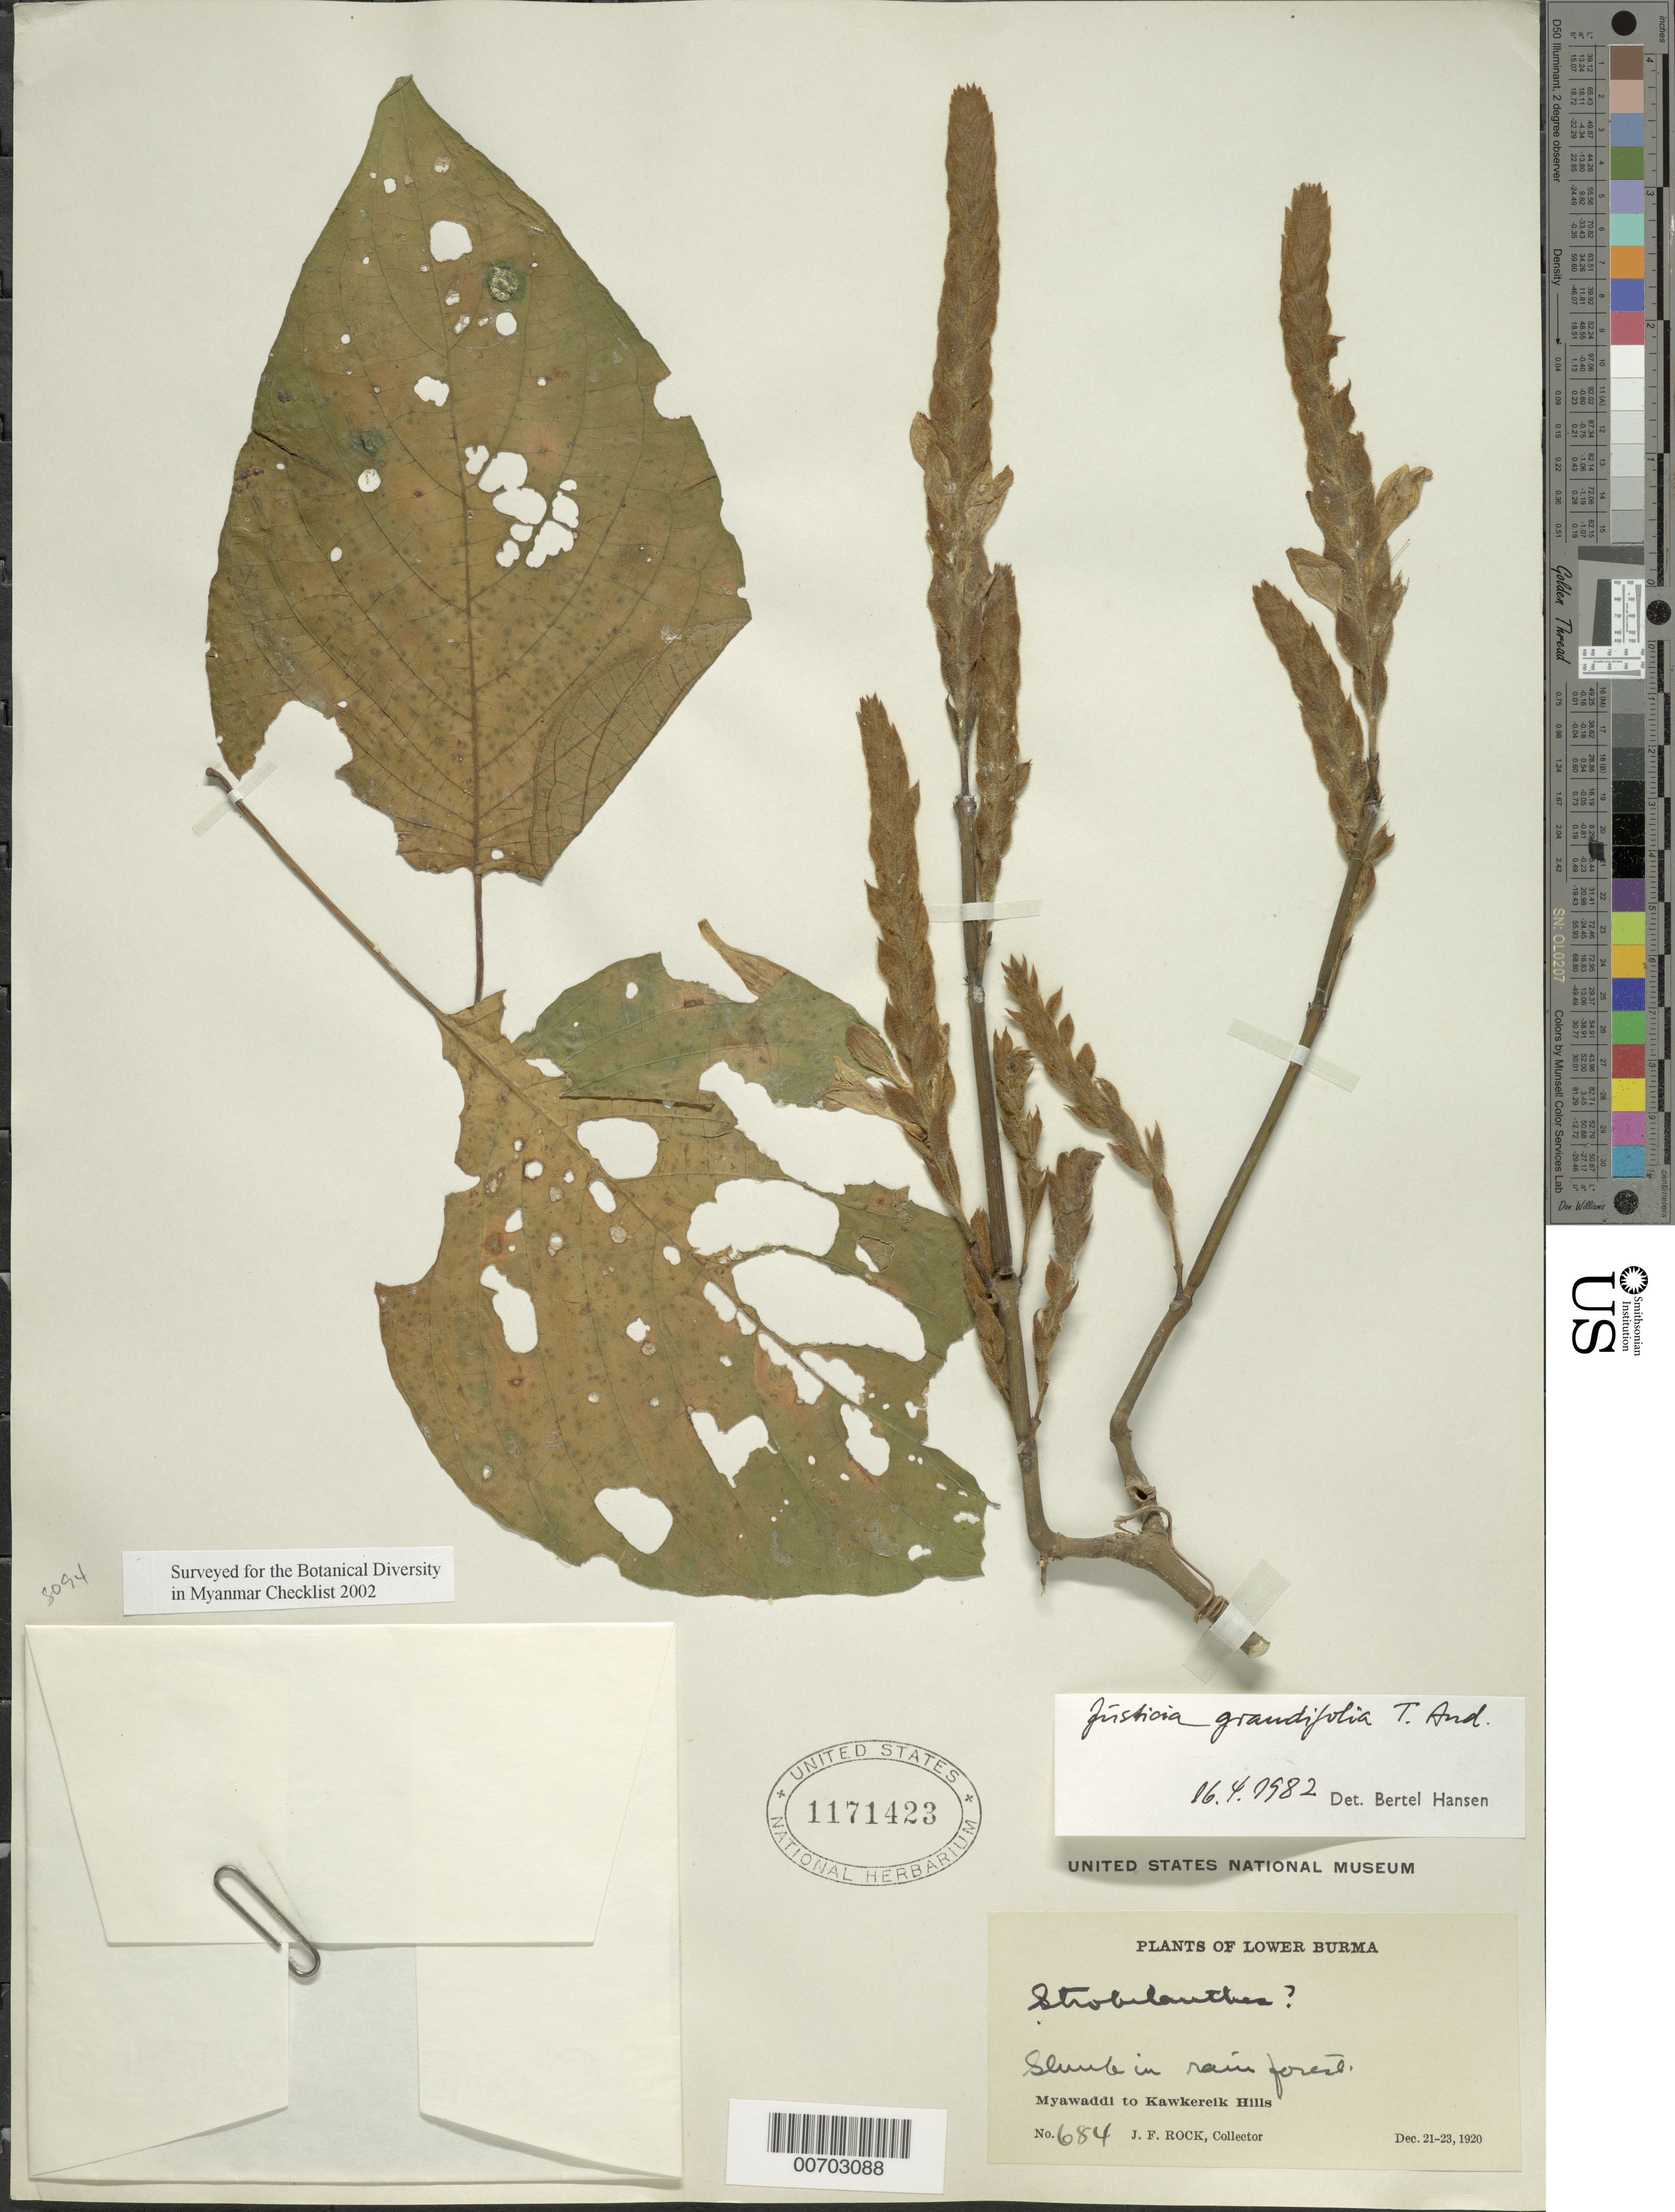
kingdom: Plantae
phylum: Tracheophyta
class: Magnoliopsida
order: Lamiales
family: Acanthaceae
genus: Justicia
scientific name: Justicia grandifolia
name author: T. Anderson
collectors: J. F. Rock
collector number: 684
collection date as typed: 21 Dec 1920 to 23 Dec 1920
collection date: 1920-12-21/1920-12-23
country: Myanmar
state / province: Kawthule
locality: Myawaddi to Kawkereik Hills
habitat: Rainforest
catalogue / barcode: US 1171423